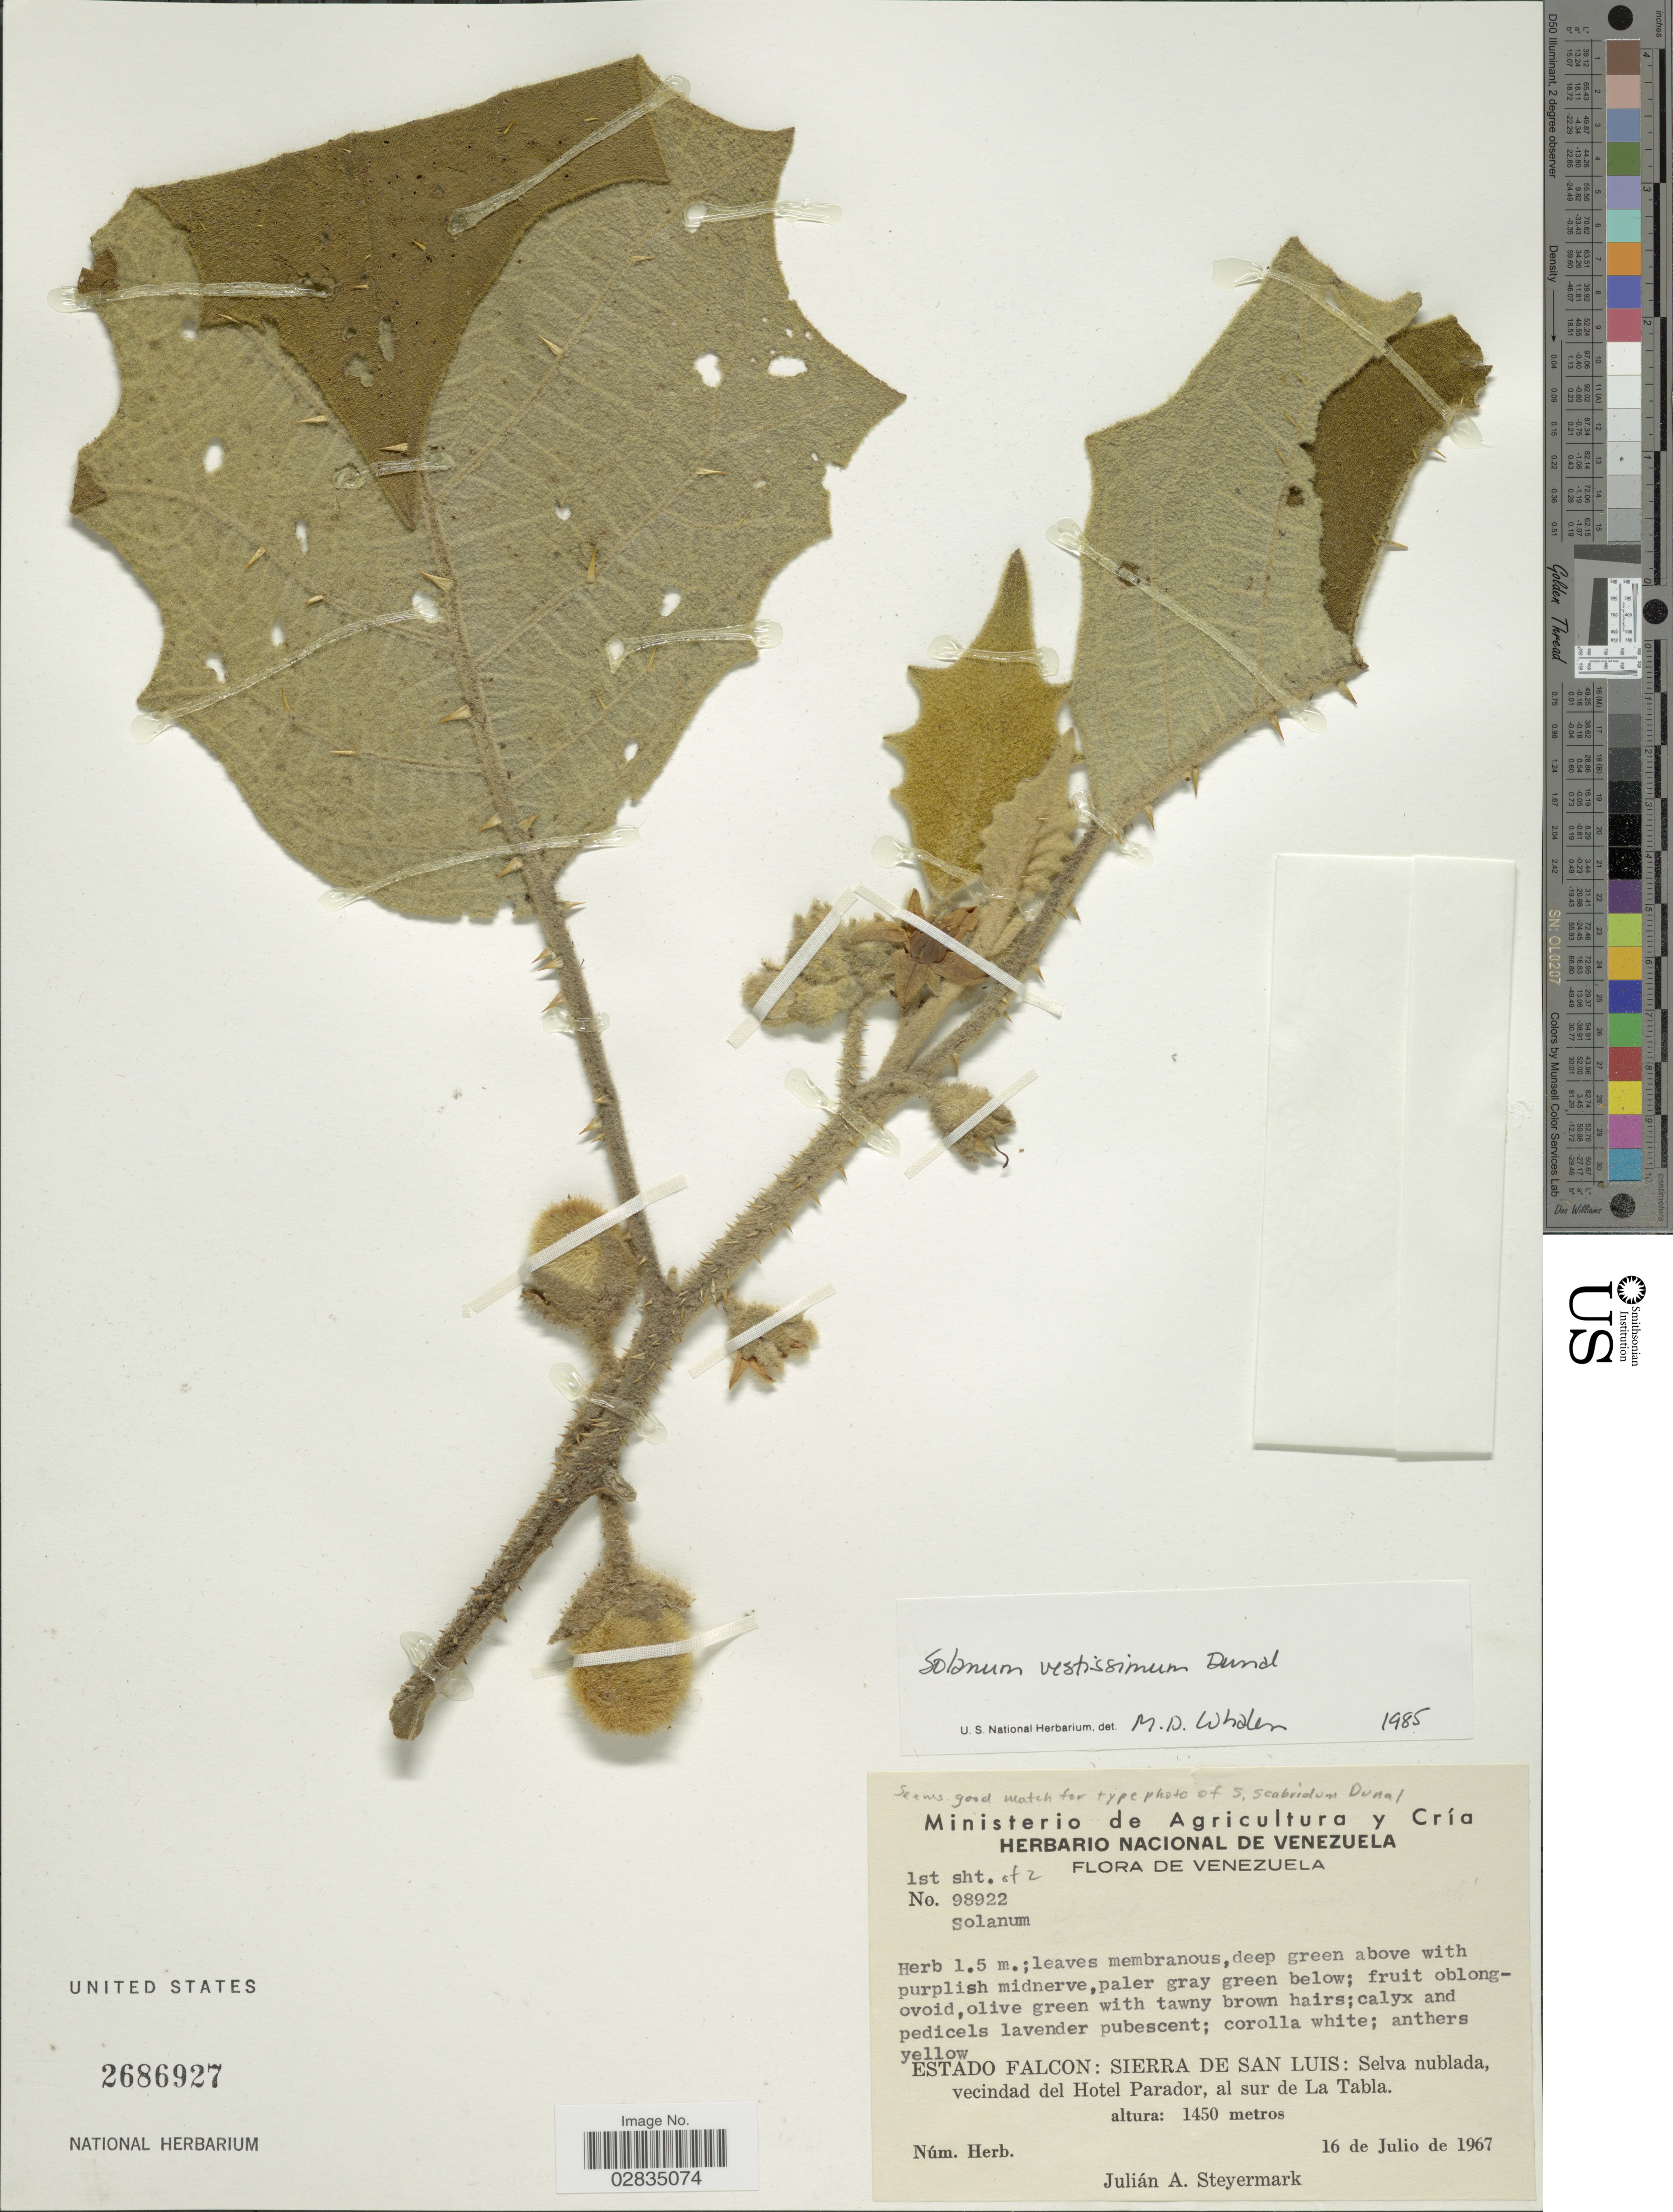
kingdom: Plantae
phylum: Tracheophyta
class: Magnoliopsida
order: Solanales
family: Solanaceae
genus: Solanum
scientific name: Solanum vestissimum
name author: Dunal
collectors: J. Steyermark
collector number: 98922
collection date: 1967-07-16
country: Venezuela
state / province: Falcón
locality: Sierra de San Luis: Selva nublada, vecindad del Hotel Parador, al sur de La Tabla.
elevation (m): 1450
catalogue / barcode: US 2686927